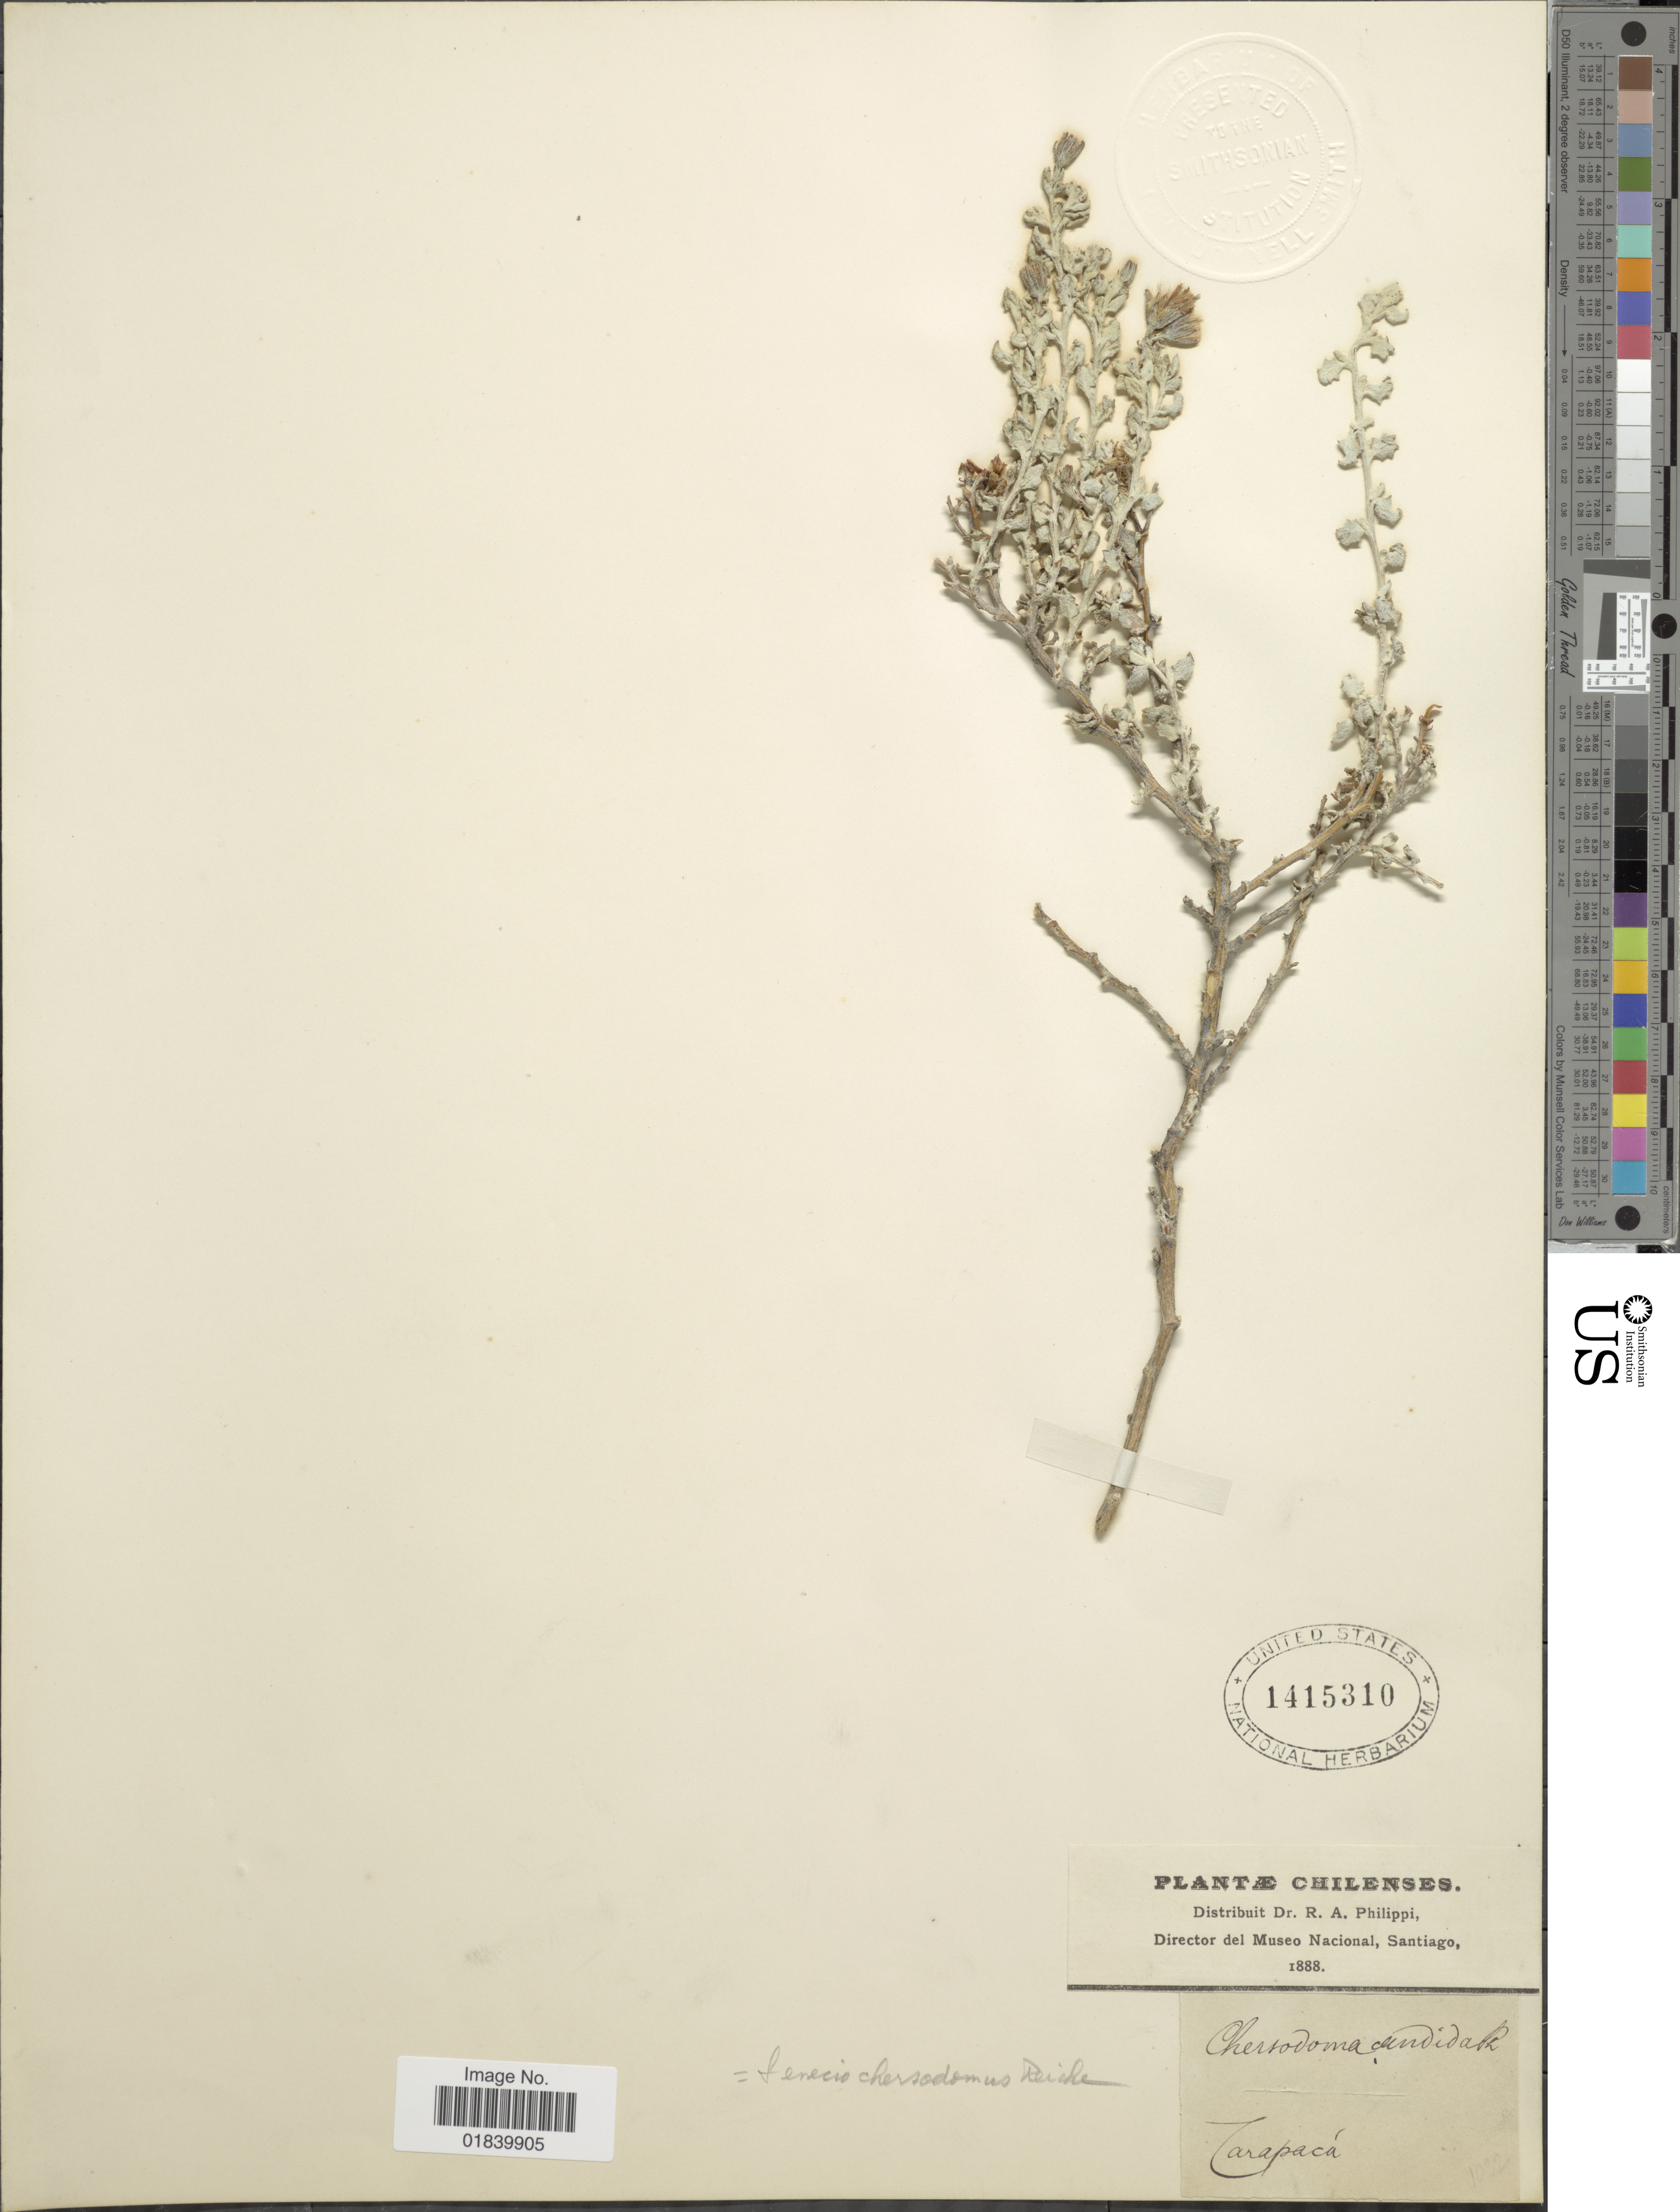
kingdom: Plantae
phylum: Tracheophyta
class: Magnoliopsida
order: Asterales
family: Asteraceae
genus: Chersodoma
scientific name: Chersodoma candida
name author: Phil.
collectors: R. A. Philippi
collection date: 1888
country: Chile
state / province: Tarapacá (I)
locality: Tarapaca. Chilenses.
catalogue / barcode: US 1415310